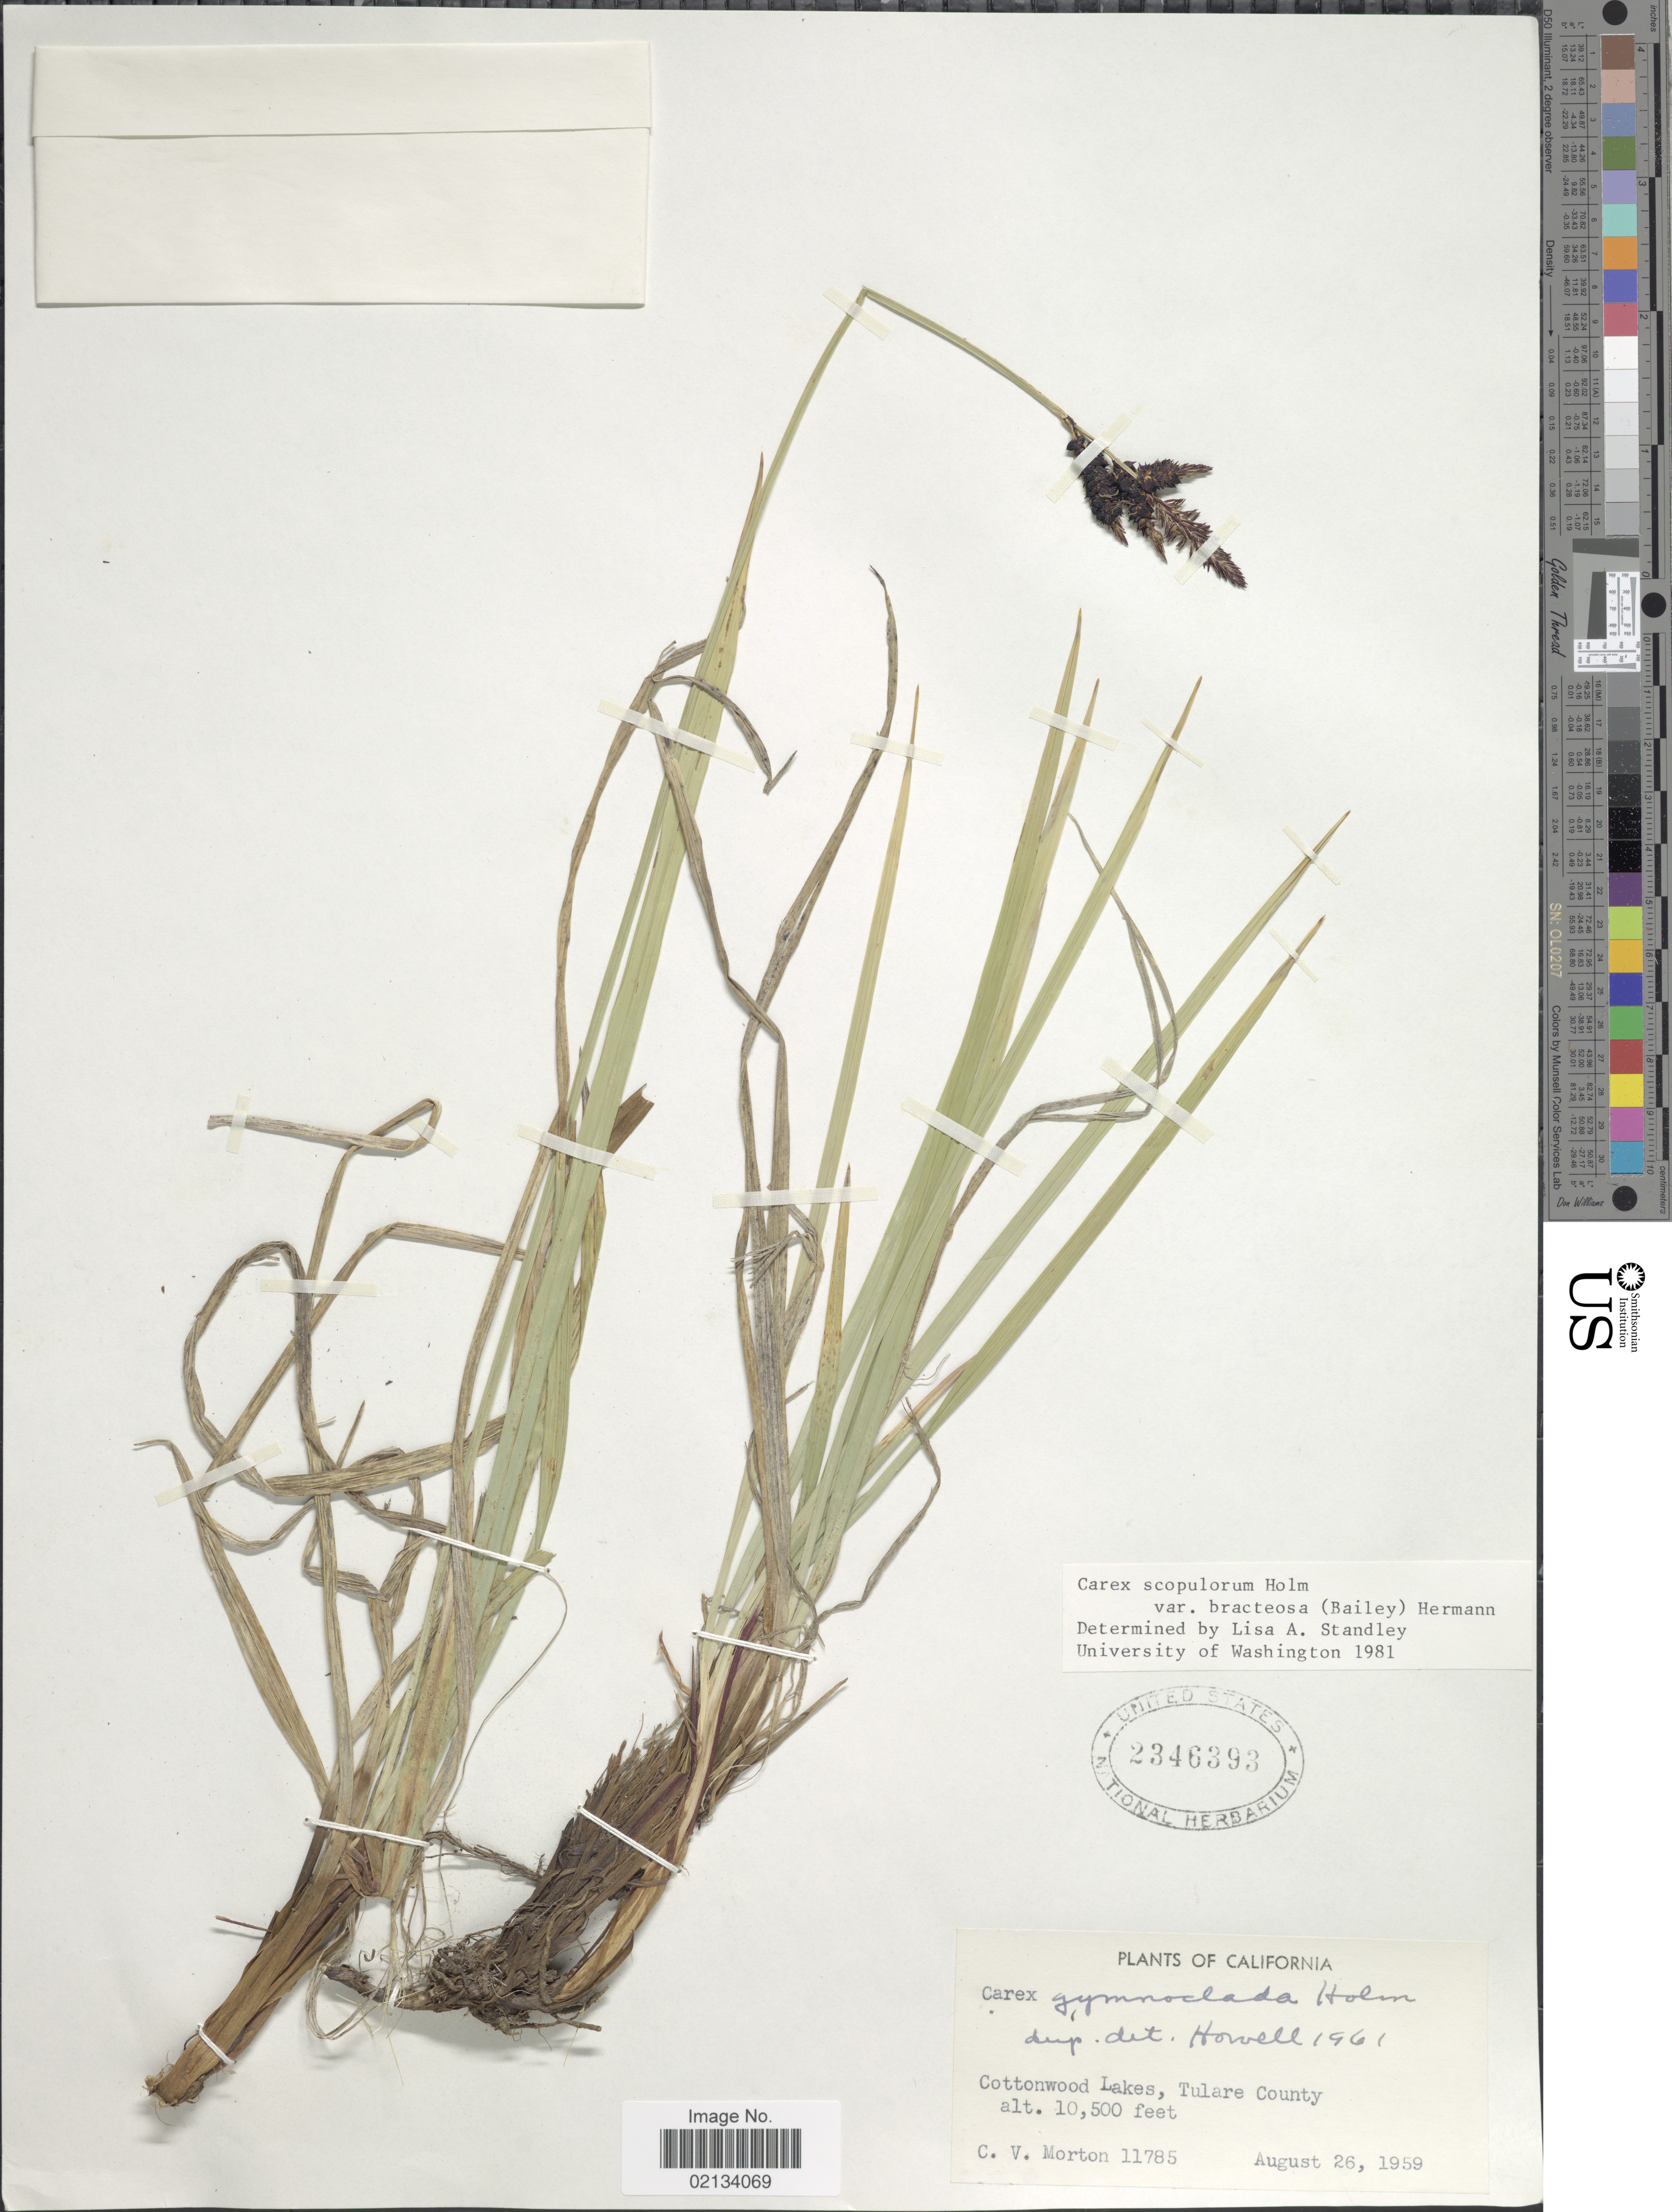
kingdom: Plantae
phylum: Tracheophyta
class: Liliopsida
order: Poales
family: Cyperaceae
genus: Carex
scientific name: Carex scopulorum var. bracteosa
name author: (L.H. Bailey) F.J. Herm.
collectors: C. V. Morton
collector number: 11785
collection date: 1959-08-26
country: United States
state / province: California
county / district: Tulare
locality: Cottonwood Lakes, Tulare County.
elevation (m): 3200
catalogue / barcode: US 2346393